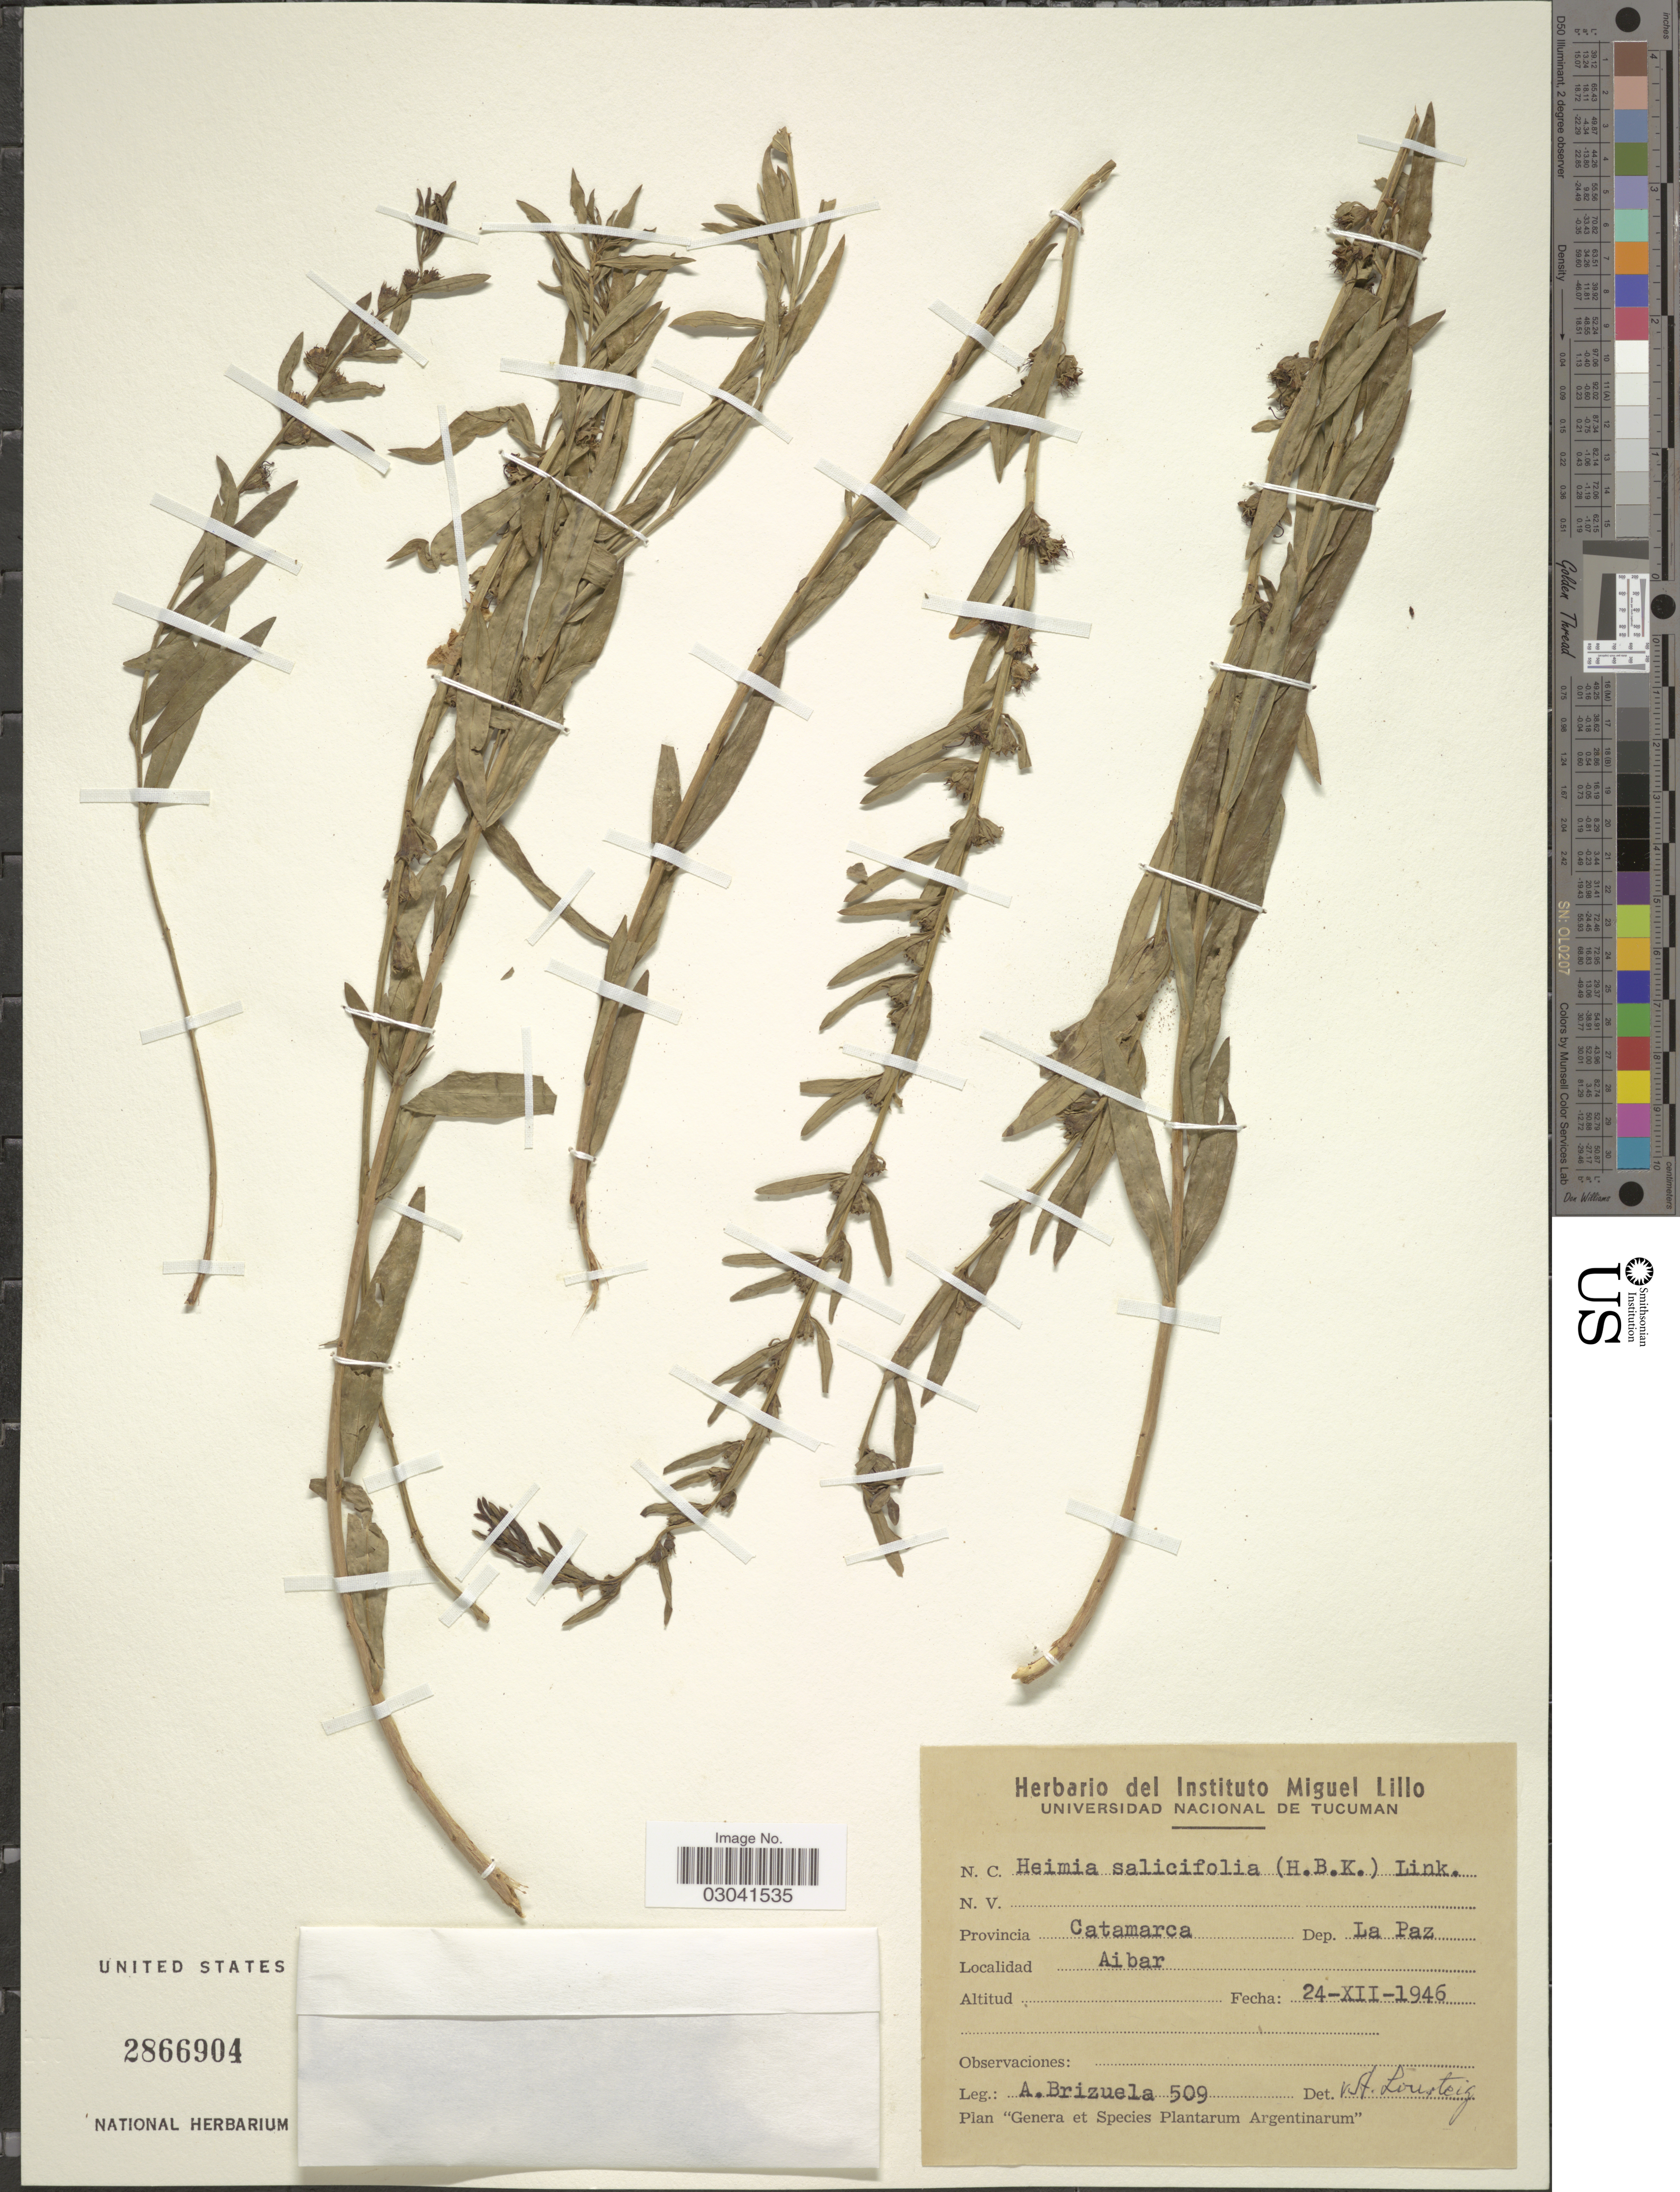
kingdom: Plantae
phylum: Tracheophyta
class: Magnoliopsida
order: Myrtales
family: Lythraceae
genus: Heimia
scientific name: Heimia salicifolia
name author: Link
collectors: A. Brizuela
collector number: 509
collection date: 1946-12-24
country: Argentina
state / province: Catamarca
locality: Dep. La Paz, Aibar.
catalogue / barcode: US 2866904